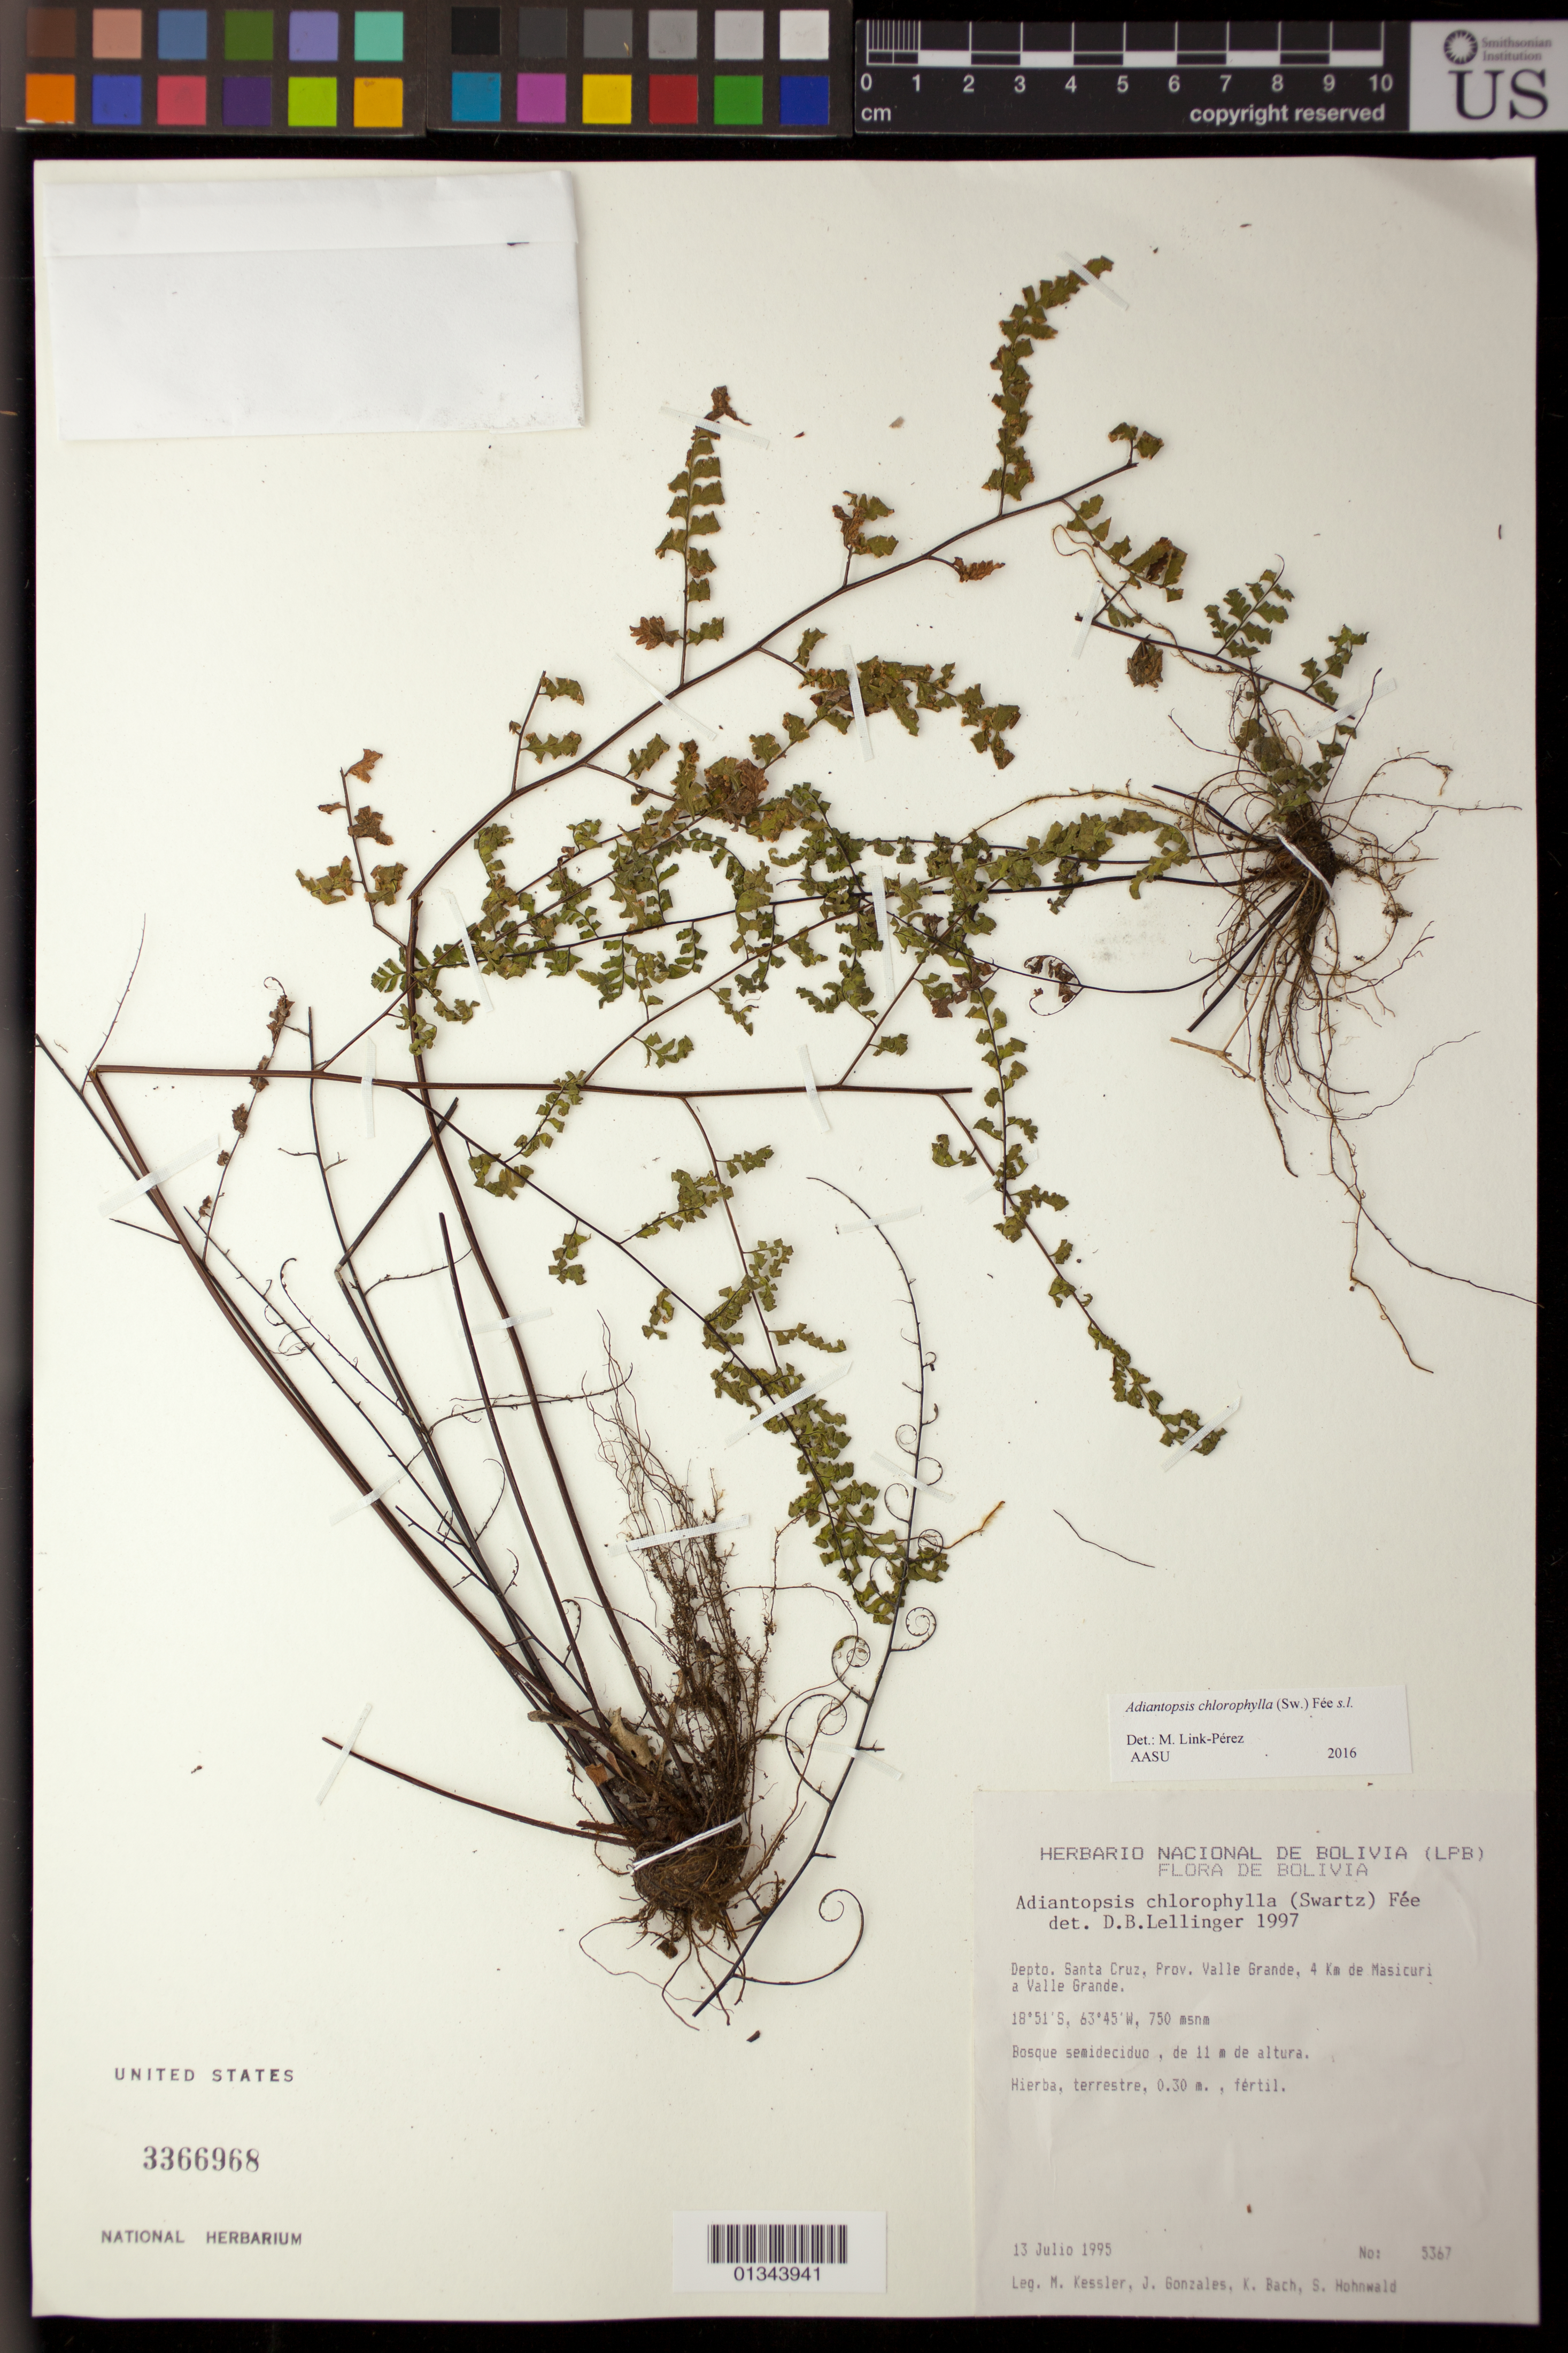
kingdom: Plantae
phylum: Tracheophyta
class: Polypodiopsida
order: Polypodiales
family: Pteridaceae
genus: Adiantopsis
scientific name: Adiantopsis chlorophylla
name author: (Sw.) Fée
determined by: Link-Perez, Melanie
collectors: M. Kessler, J. Gonzales, K. Bach & S. Hohnwald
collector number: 5367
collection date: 1995-07-13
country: Bolivia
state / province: Santa Cruz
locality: Depto. Santa Cruz, Prov. Valle Grande, 4km de Masicuri a Valle Grande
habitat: Bosque semideciduo, de 11m de altura.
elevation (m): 750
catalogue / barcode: US 3366968